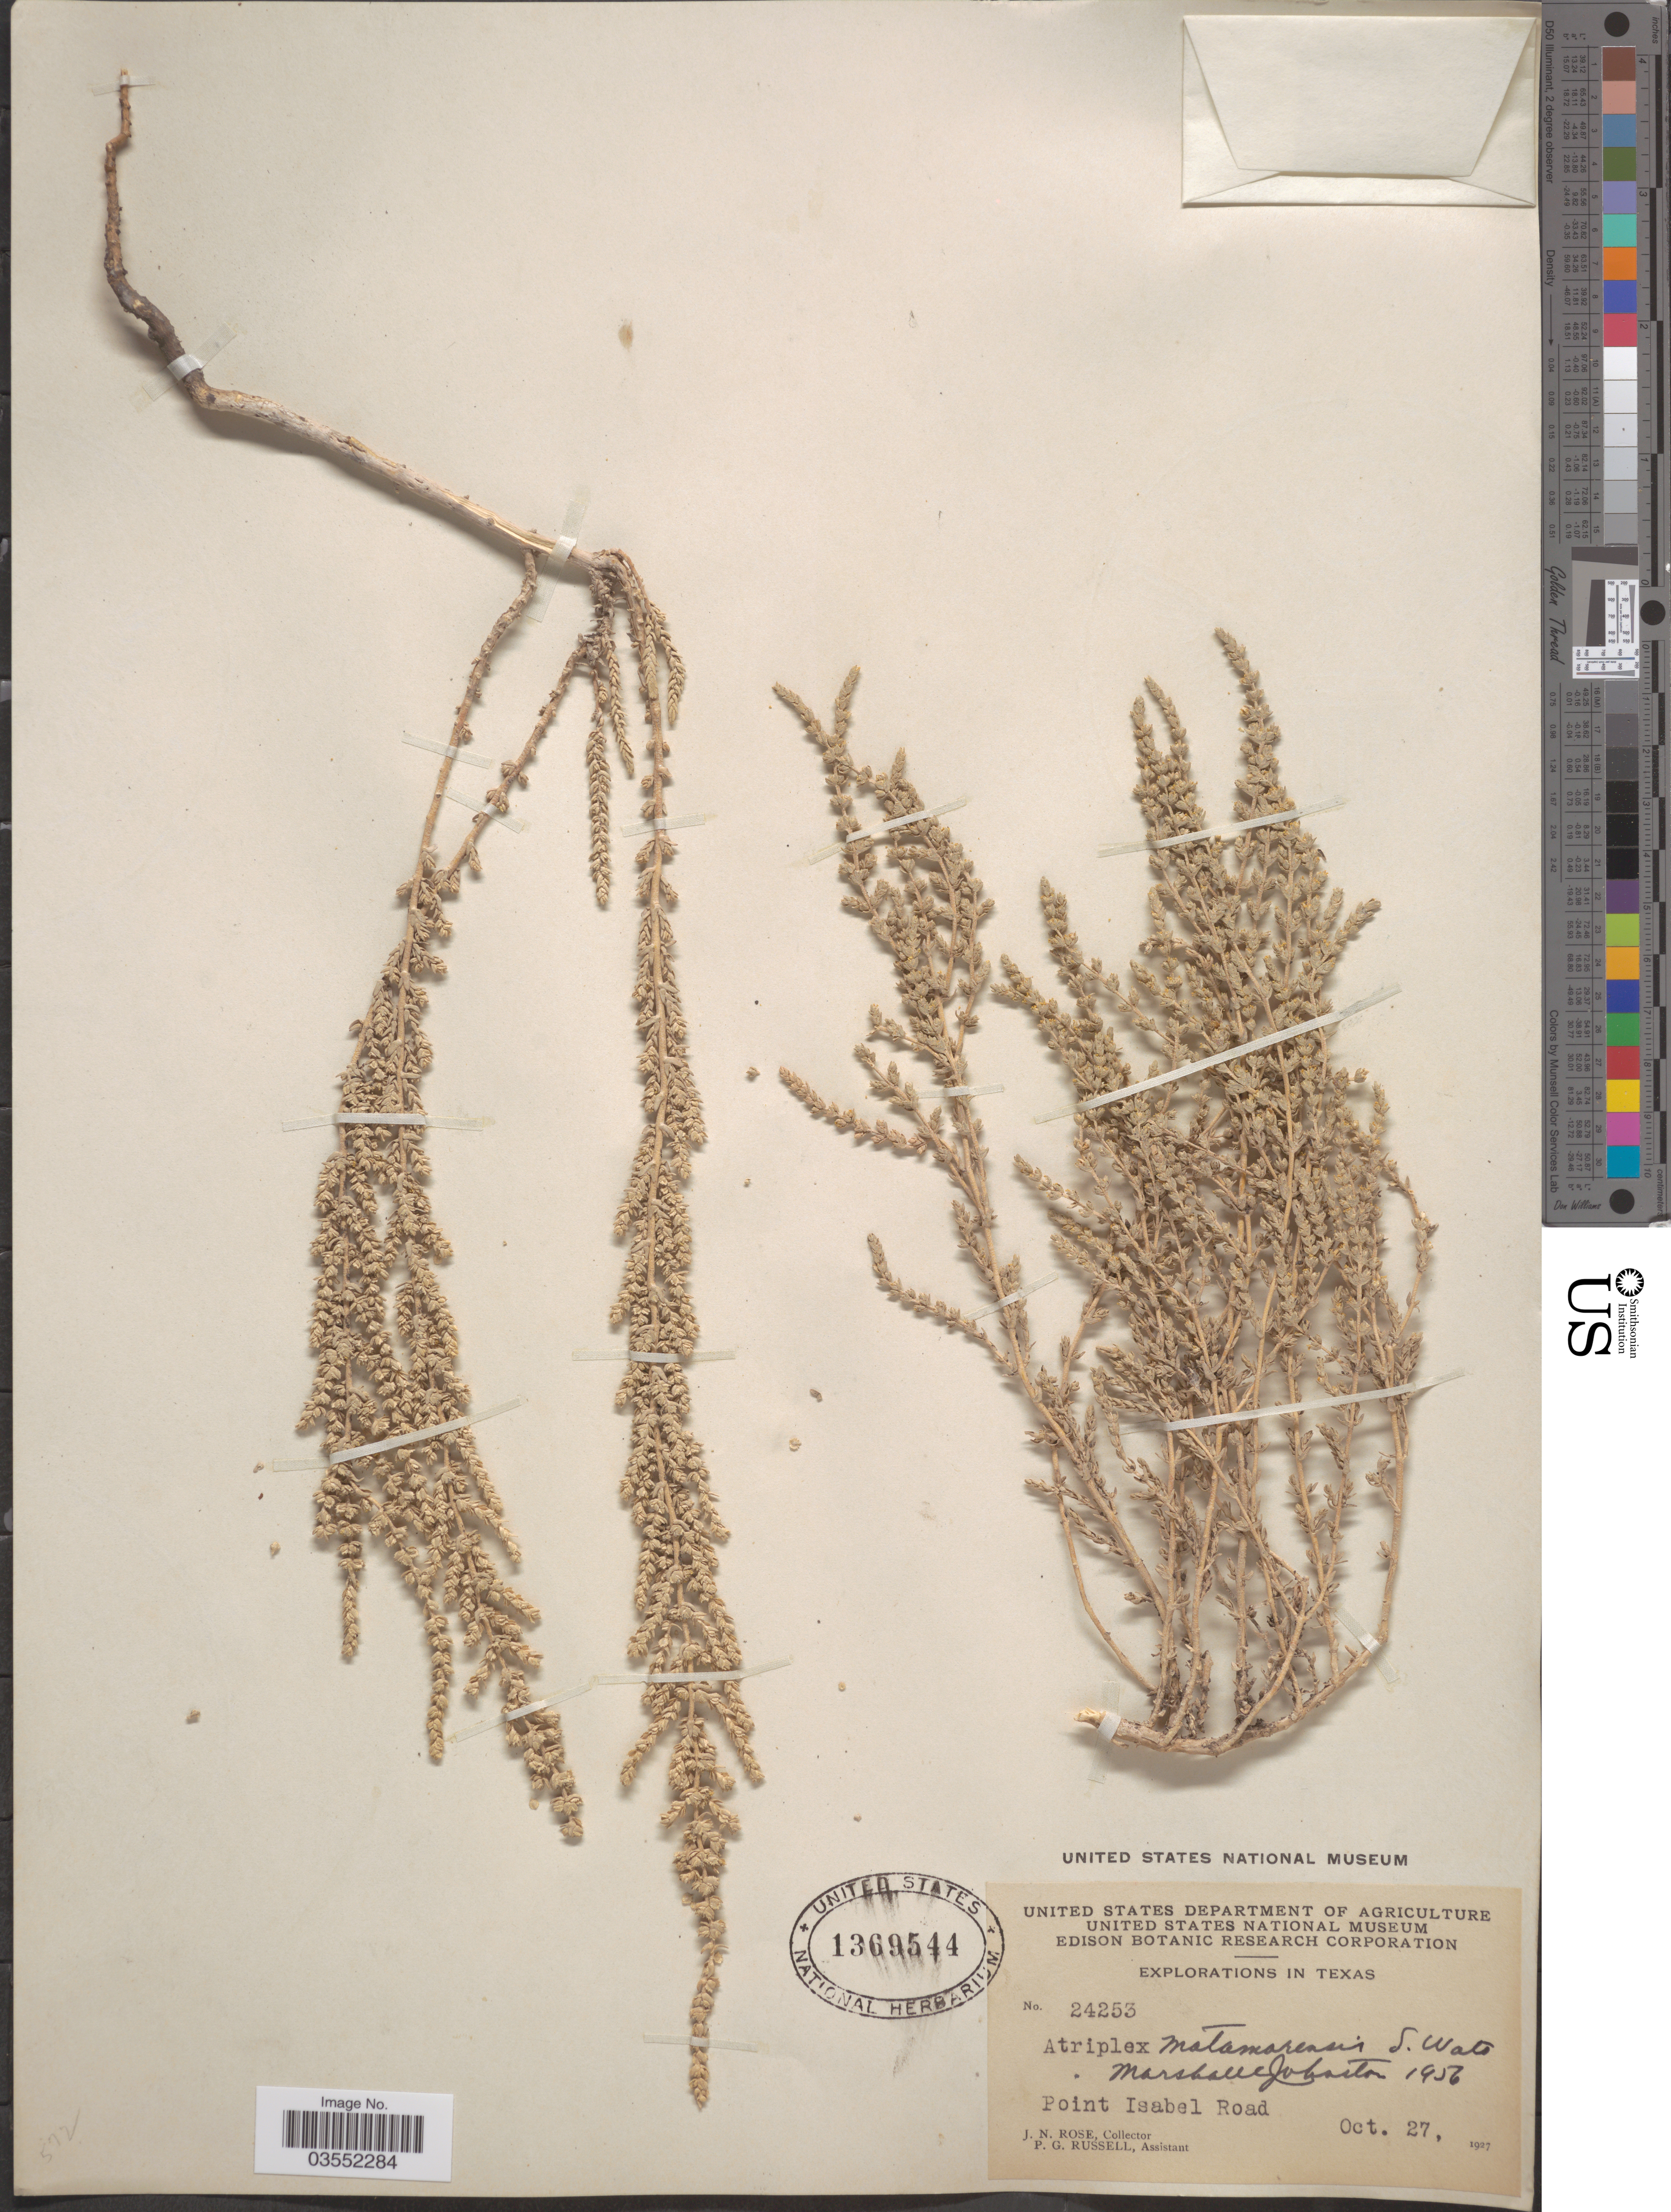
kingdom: Plantae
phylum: Tracheophyta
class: Magnoliopsida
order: Caryophyllales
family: Amaranthaceae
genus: Atriplex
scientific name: Atriplex matamorensis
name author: A. Nelson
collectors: J. N. Rose & P. G. Russell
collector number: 24253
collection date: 1927-10-27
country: United States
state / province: Texas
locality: Point Isabel Road.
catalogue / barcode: US 1369544